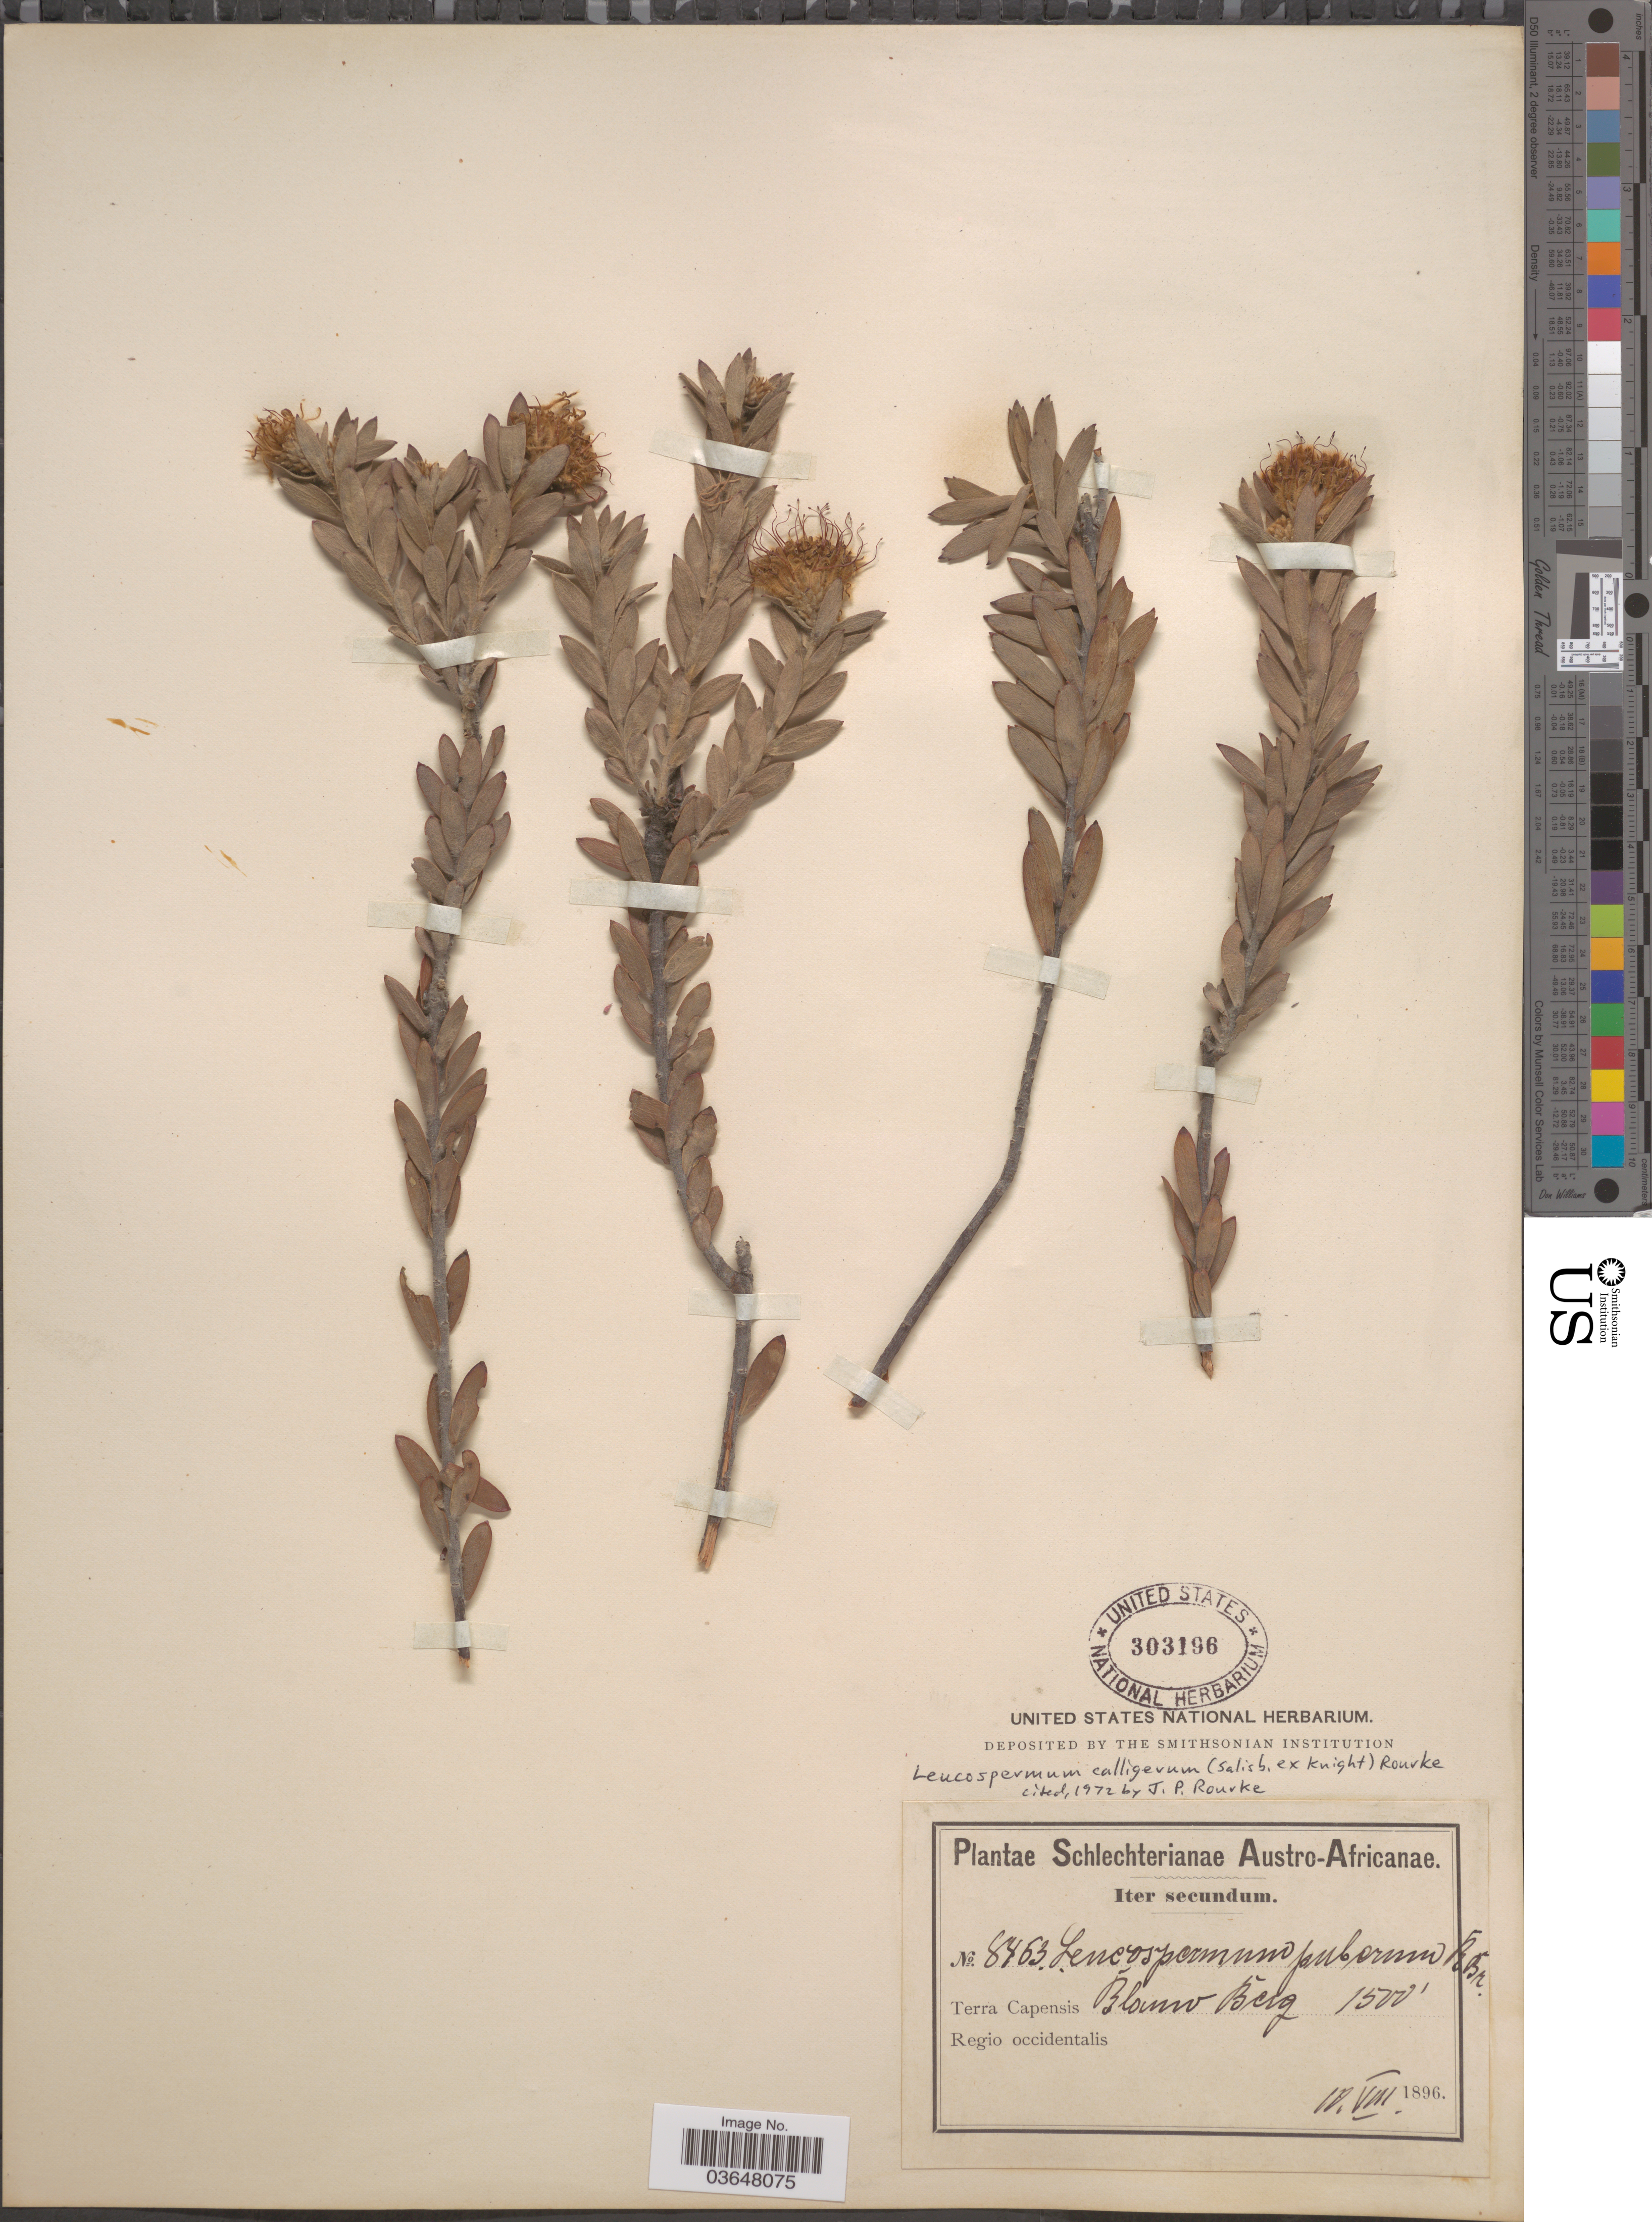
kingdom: Plantae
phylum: Tracheophyta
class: Magnoliopsida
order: Proteales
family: Proteaceae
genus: Leucospermum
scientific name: Leucospermum calligerum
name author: Rourke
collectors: Schlechter, --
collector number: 8463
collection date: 1896-08-10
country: South Africa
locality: Austro-Africanae. Terra Capensis Regio occidentalis. Blauw Berg.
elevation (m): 457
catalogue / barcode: US 303196